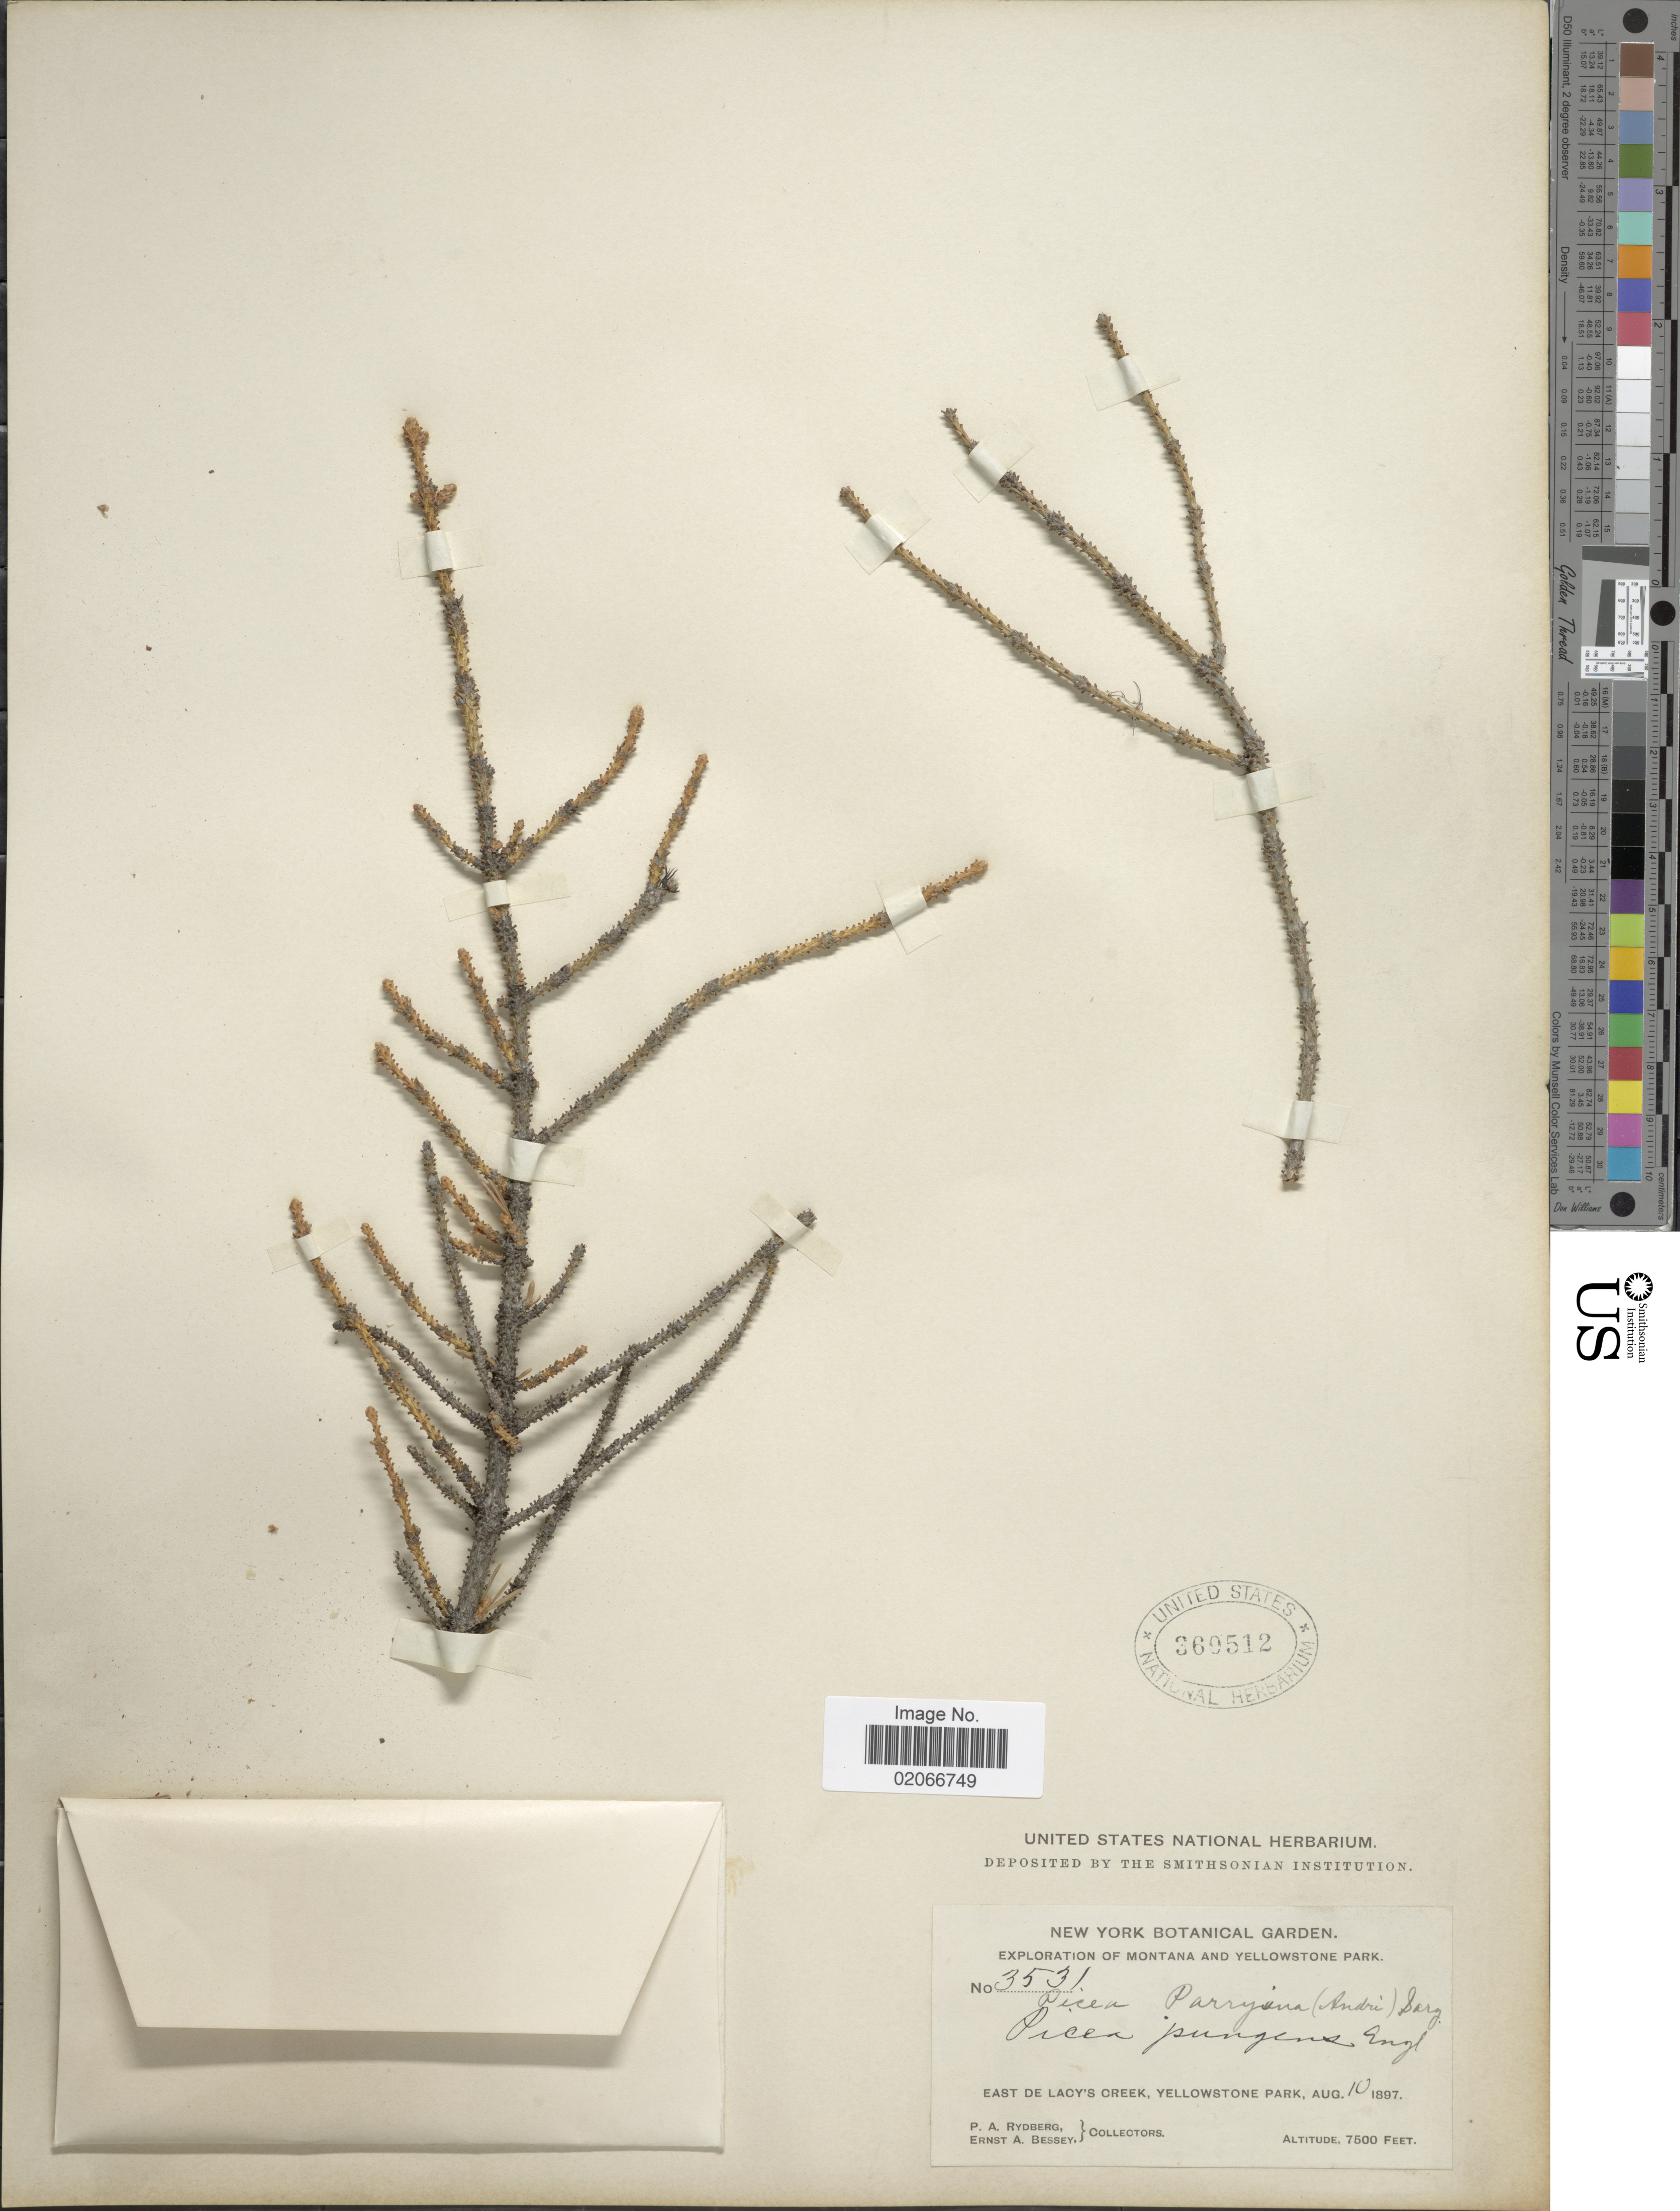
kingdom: Plantae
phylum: Tracheophyta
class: Pinopsida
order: Pinales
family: Pinaceae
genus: Picea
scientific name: Picea pungens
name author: Engelm.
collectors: P. A. Rydberg & E. A. Bessey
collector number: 3531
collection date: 1897-08-10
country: United States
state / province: Wyoming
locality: Yellowstone Park, East de Lacy's Creek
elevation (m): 2286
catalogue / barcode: US 360512